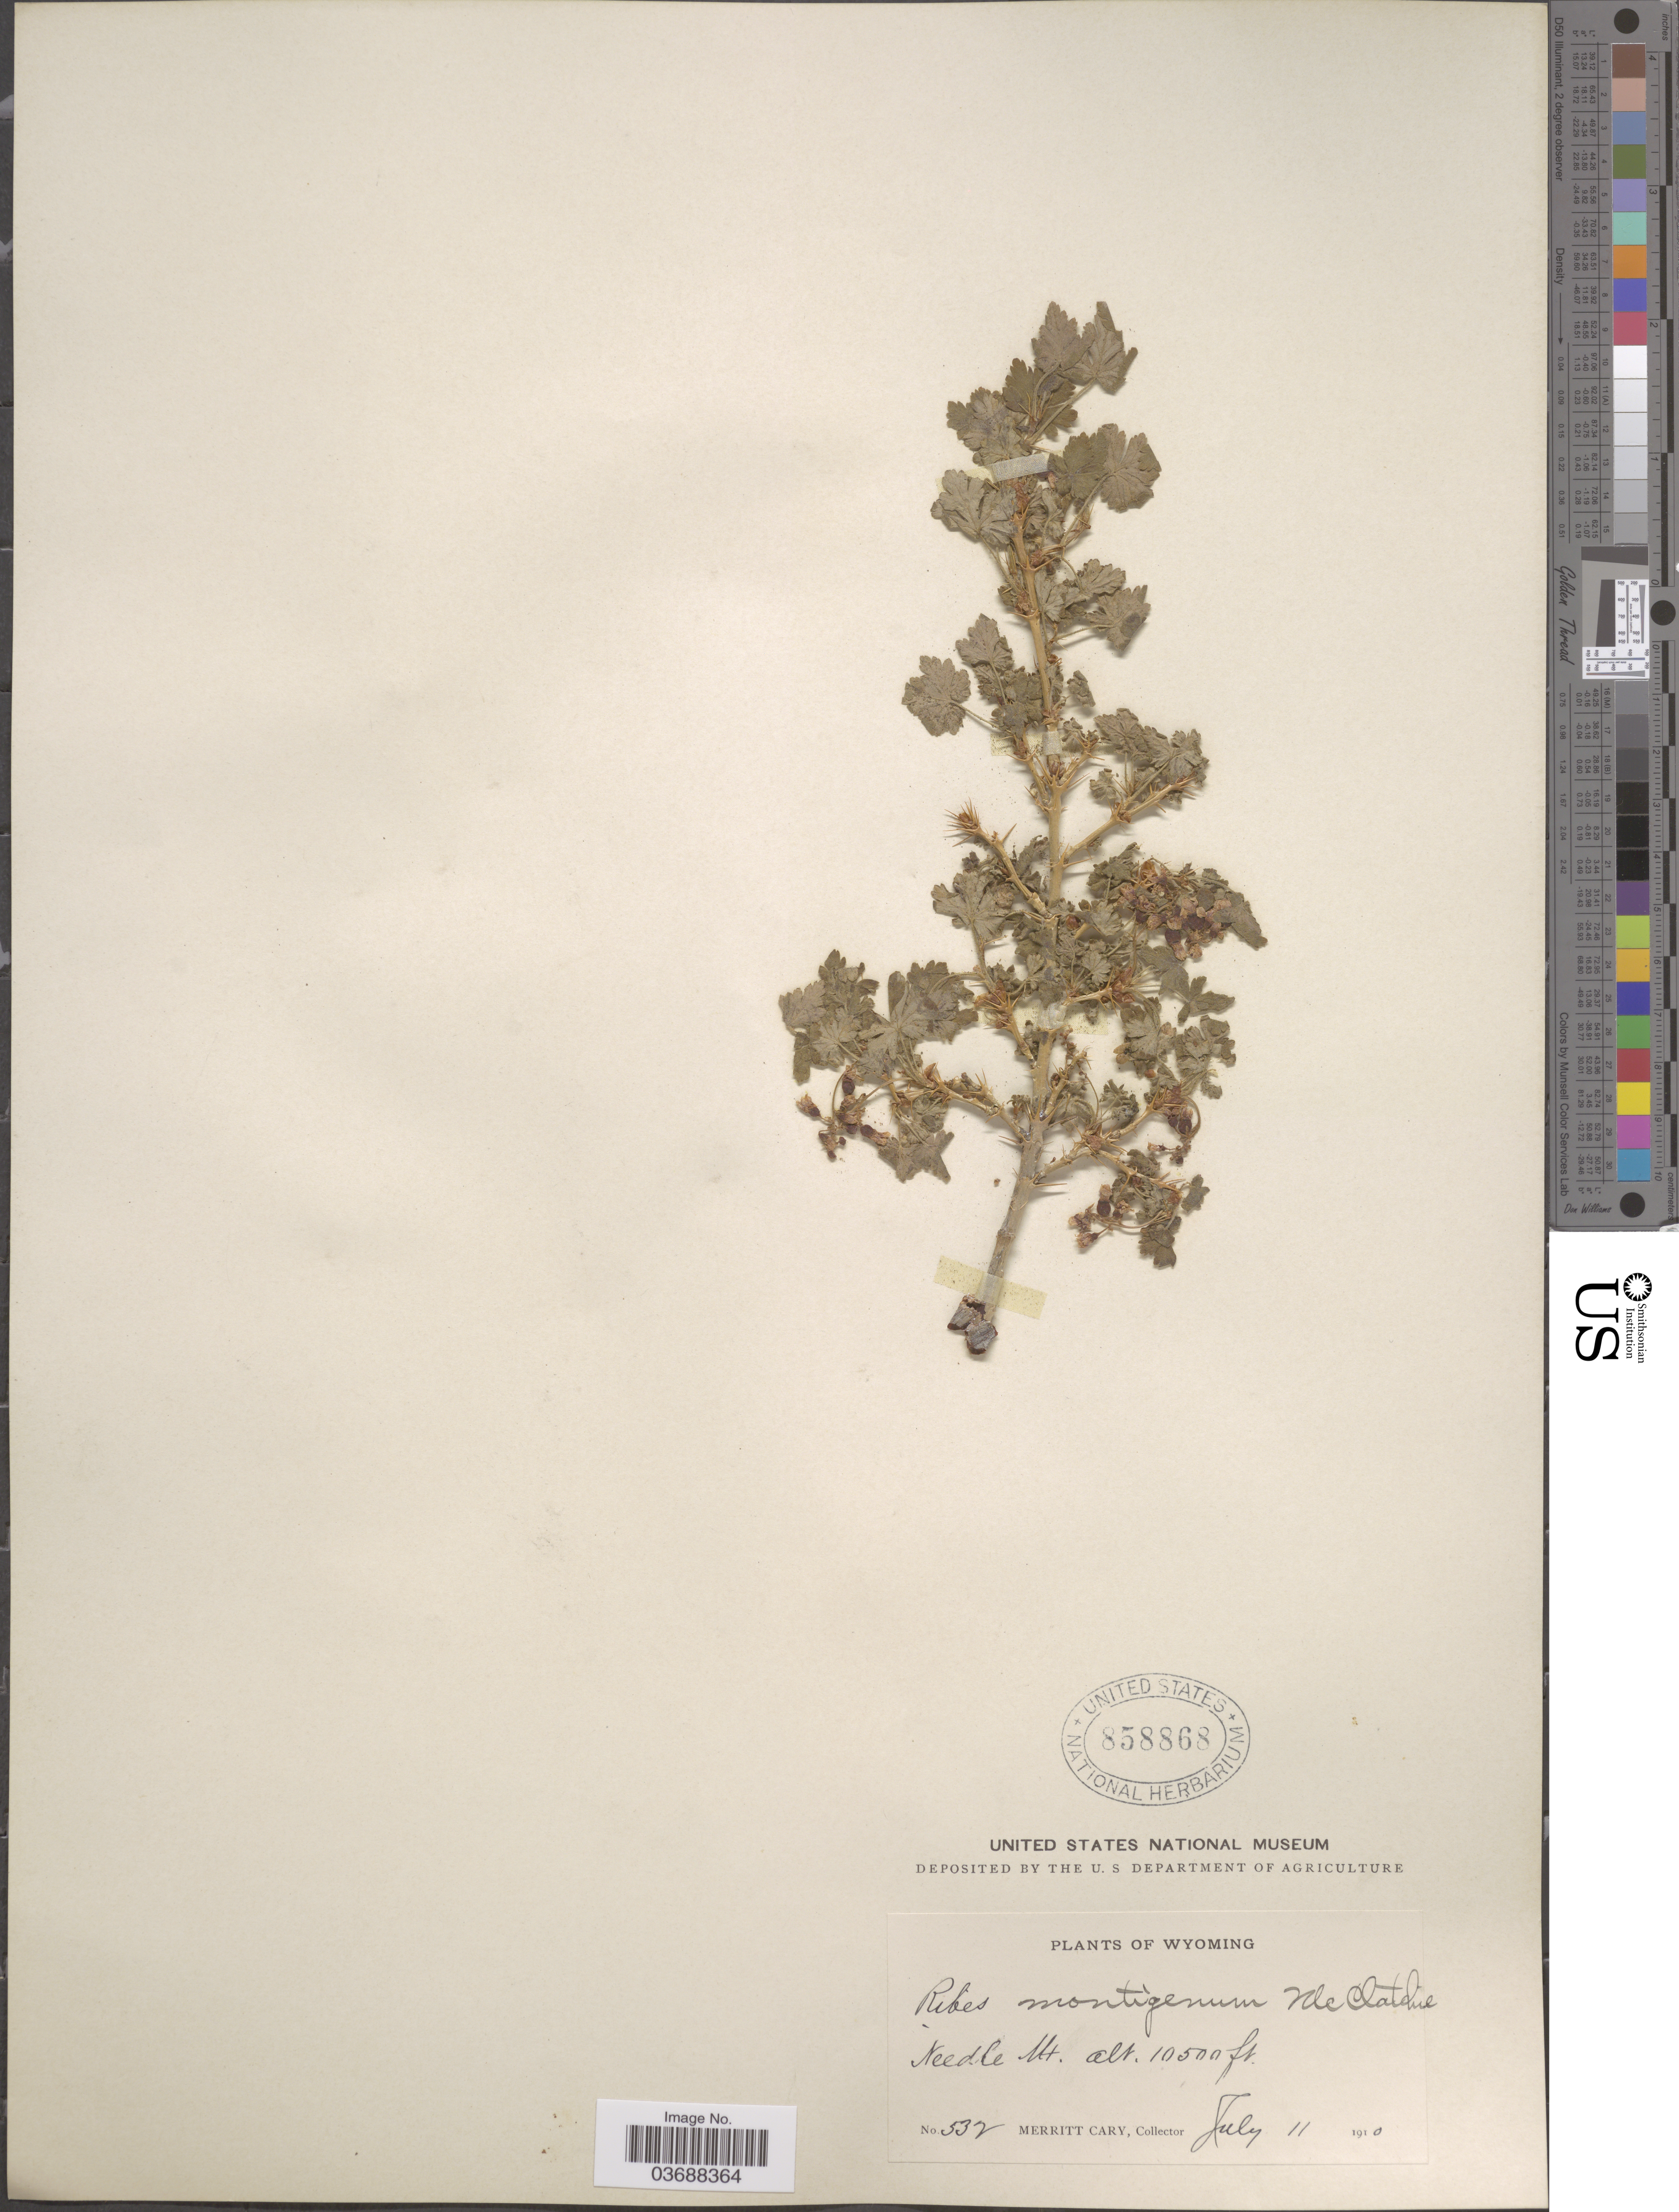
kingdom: Plantae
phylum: Tracheophyta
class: Magnoliopsida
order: Saxifragales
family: Grossulariaceae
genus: Ribes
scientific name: Ribes montigenum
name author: McClatchie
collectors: M. Cary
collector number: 532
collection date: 1910-07-11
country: United States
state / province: Wyoming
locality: Needle Mt.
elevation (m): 3200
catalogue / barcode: US 858868